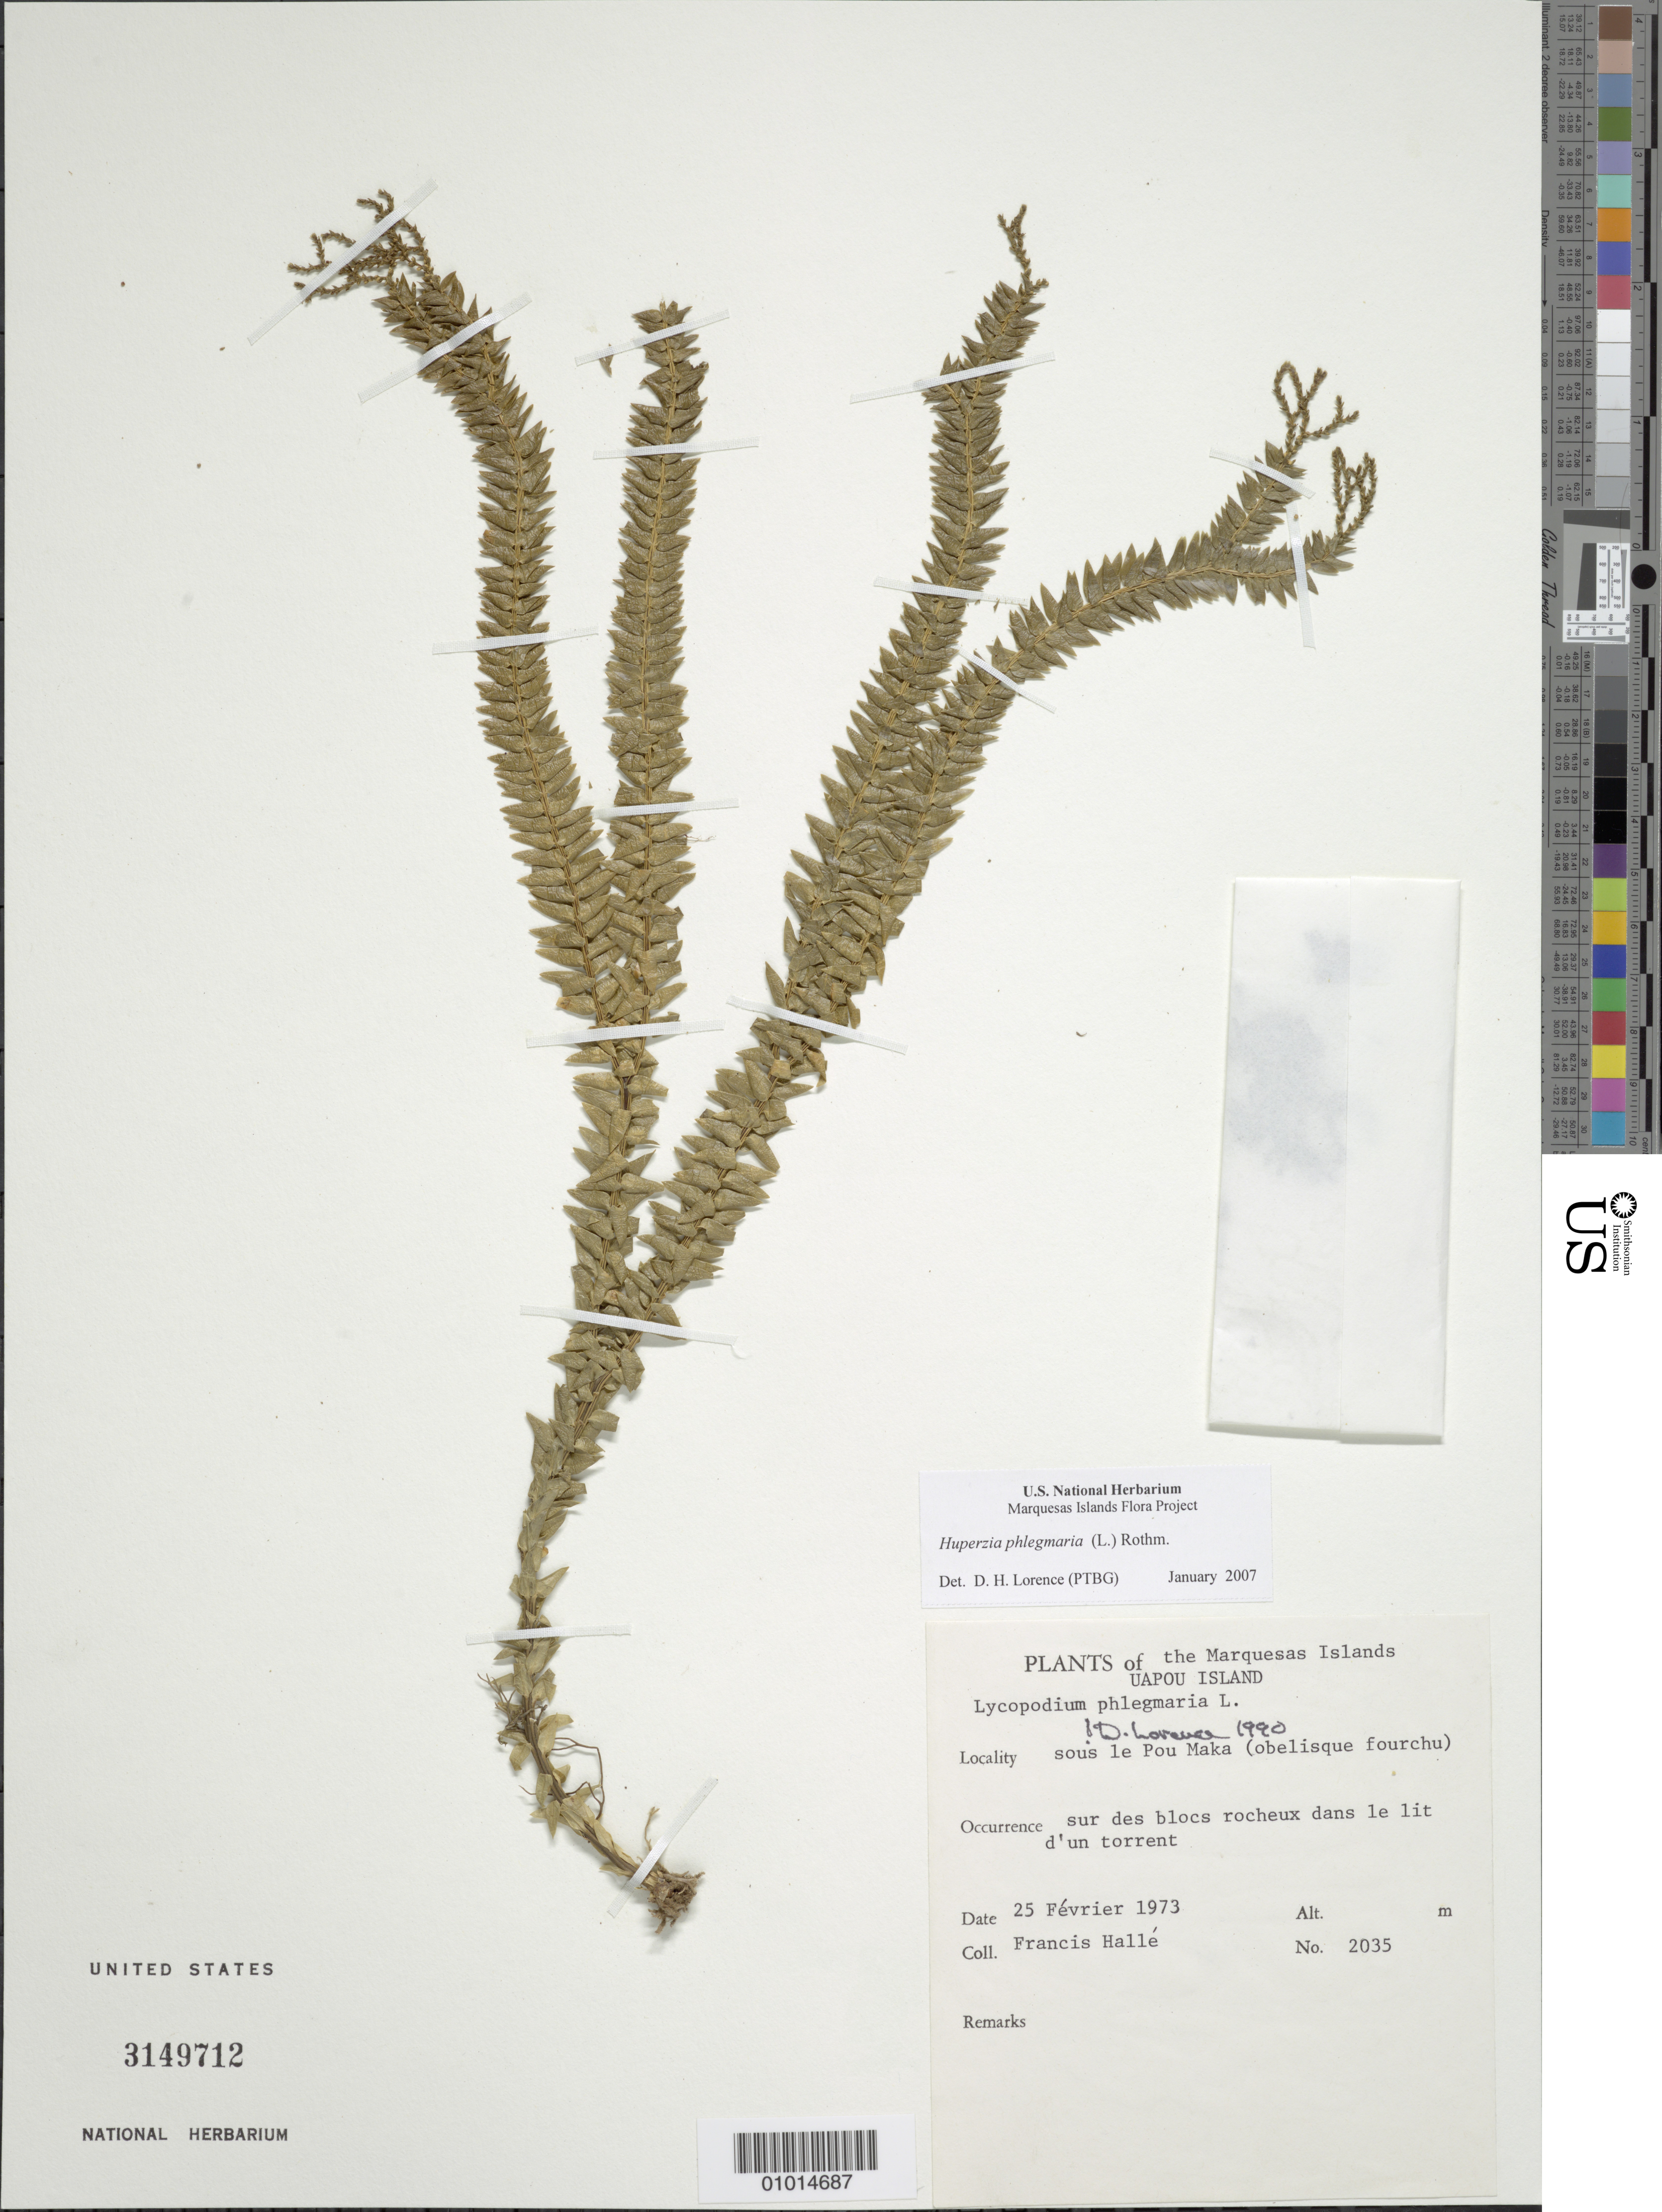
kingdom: Plantae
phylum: Tracheophyta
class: Lycopodiopsida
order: Lycopodiales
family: Lycopodiaceae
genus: Phlegmariurus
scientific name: Phlegmariurus australis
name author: (Willd.) A. R. Field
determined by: Wagner, W. L., (BOT), Smithsonian Institution - National Museum of Natural History (UNITED STATES)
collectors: F. Hallé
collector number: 2035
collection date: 1973-02-25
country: French Polynesia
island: Ua Pou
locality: Sous le Pou Maka (obelisque fourchu)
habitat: Sur des blocs rocheux dans le lit d'un torrent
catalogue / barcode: US 3149712